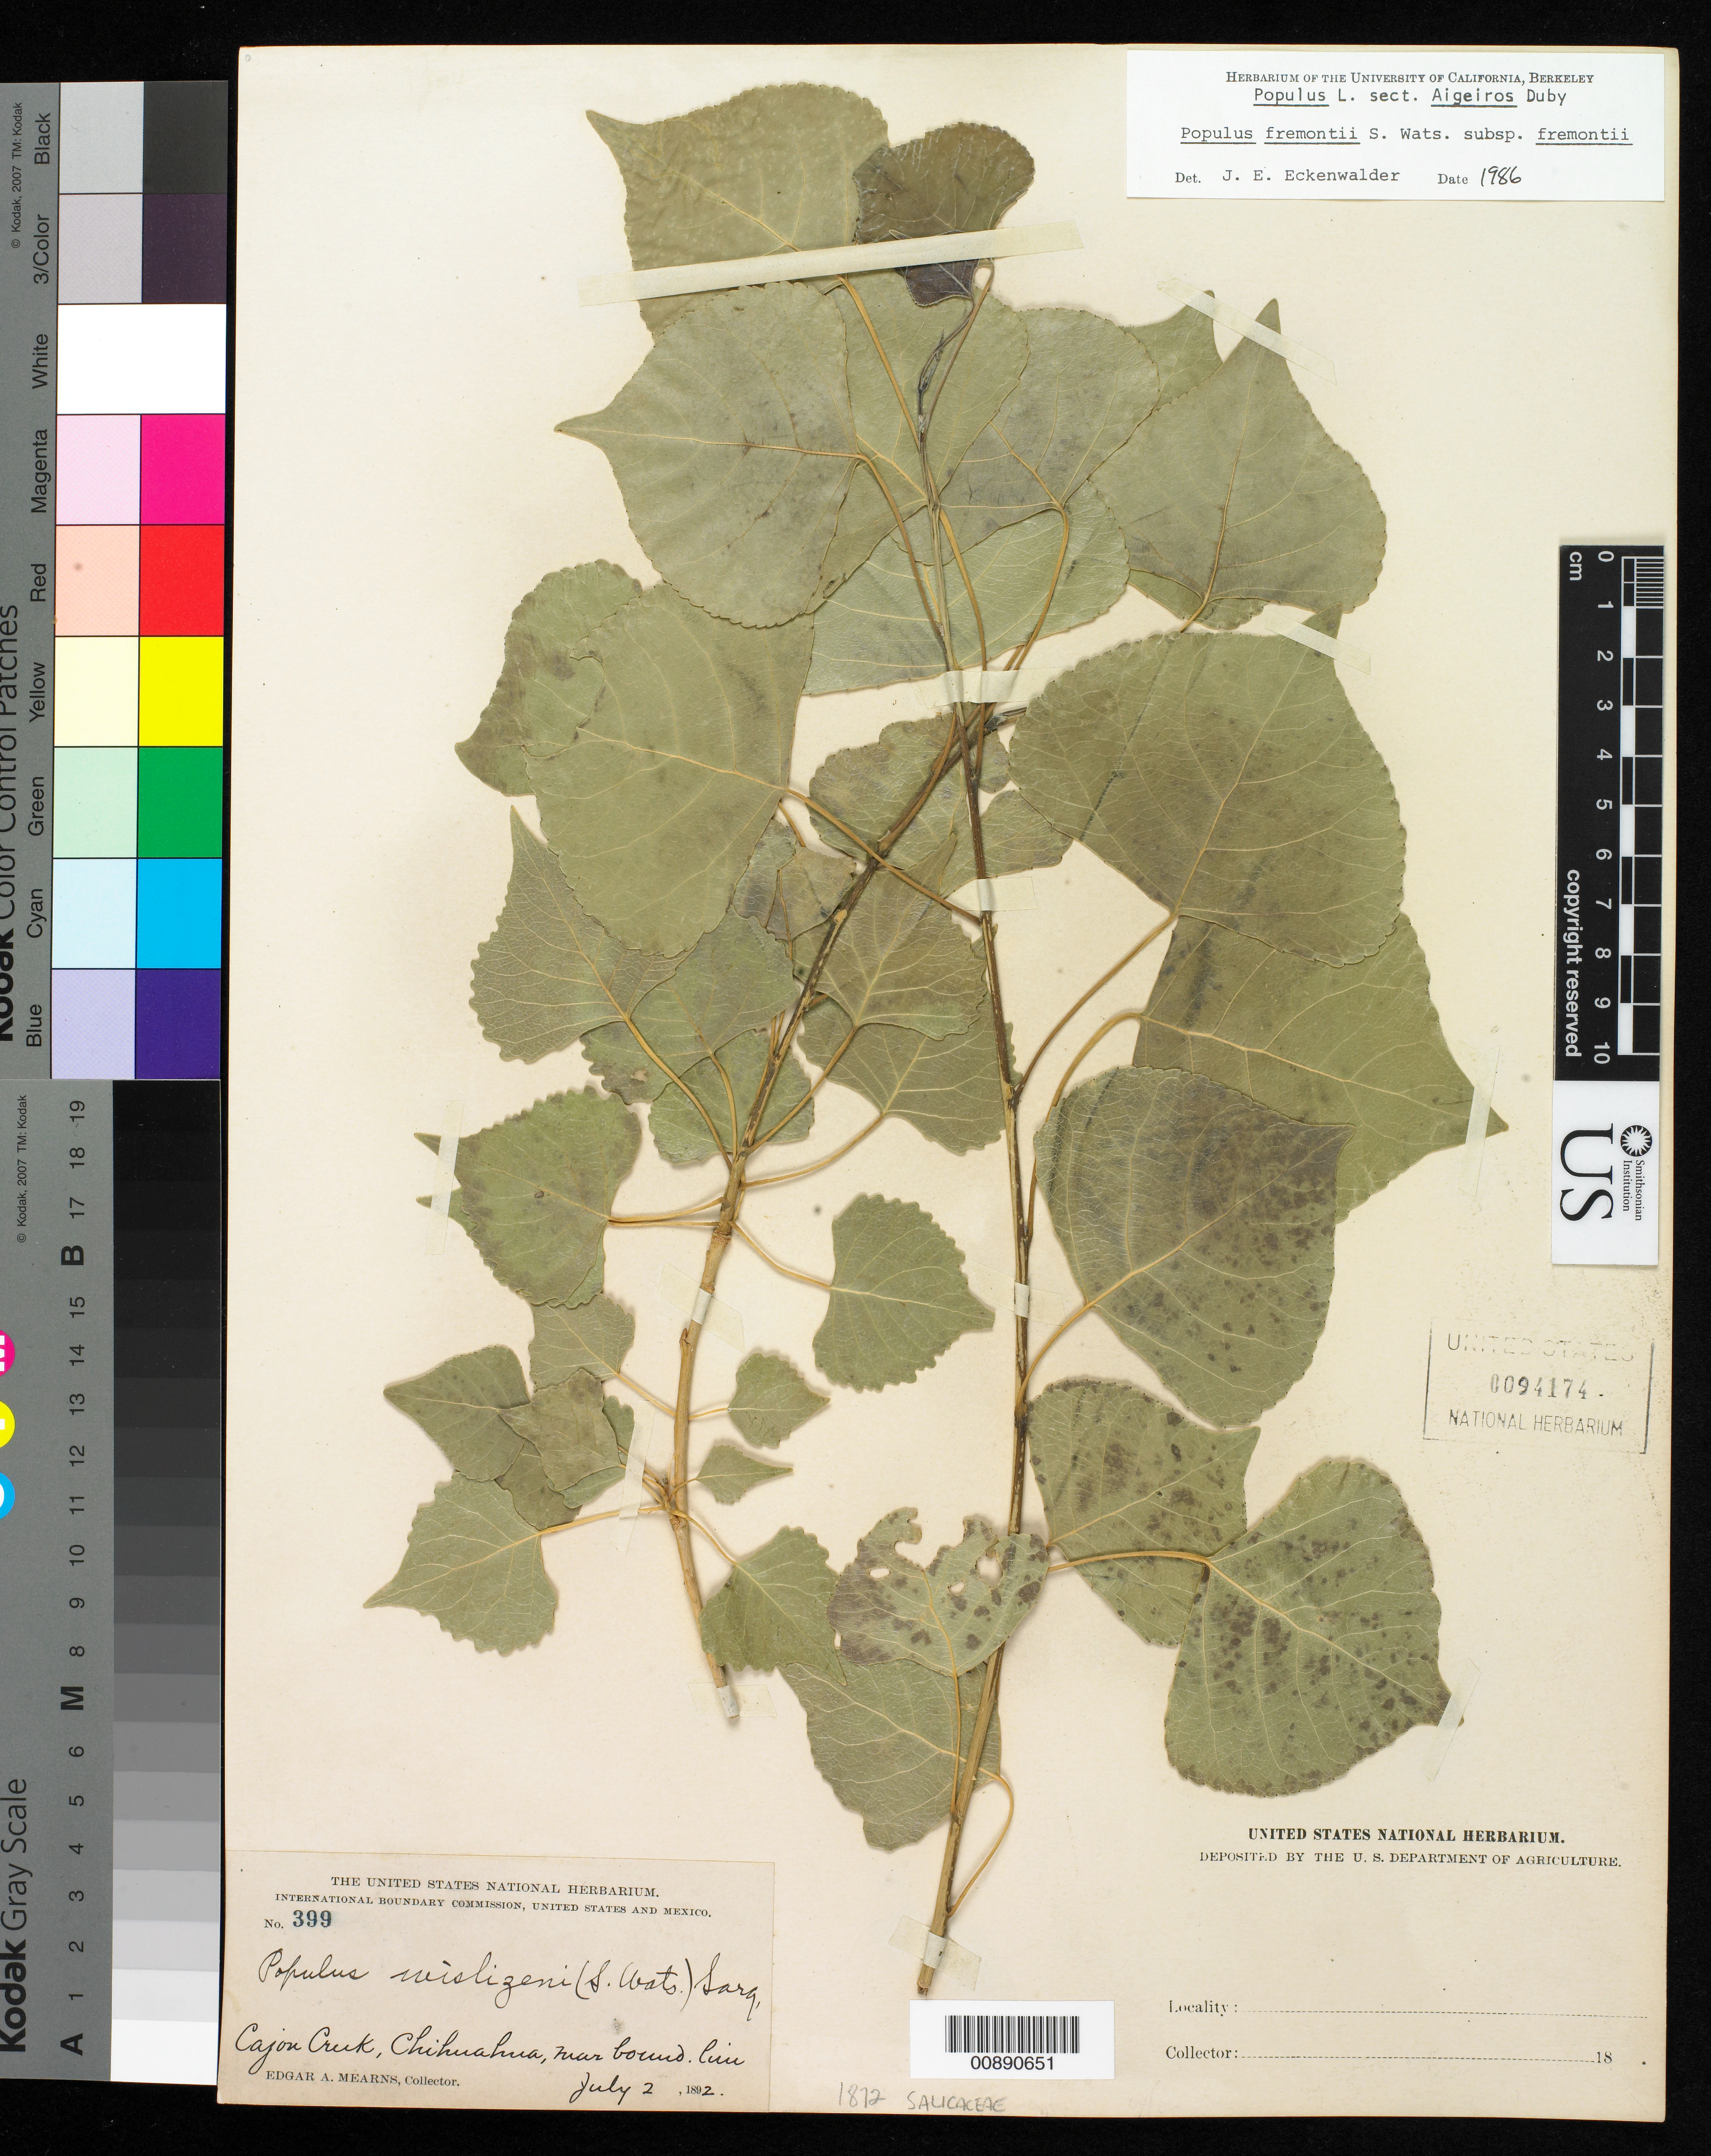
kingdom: Plantae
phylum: Tracheophyta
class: Magnoliopsida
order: Malpighiales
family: Salicaceae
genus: Populus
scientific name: Populus fremontii subsp. fremontii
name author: S. Watson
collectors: E. A. Mearns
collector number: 399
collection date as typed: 02 Jul 1892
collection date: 1892-07-02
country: Mexico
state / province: Chihuahua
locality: Cajon Creek, Chihuahua, near boundary line.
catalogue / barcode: US 94174